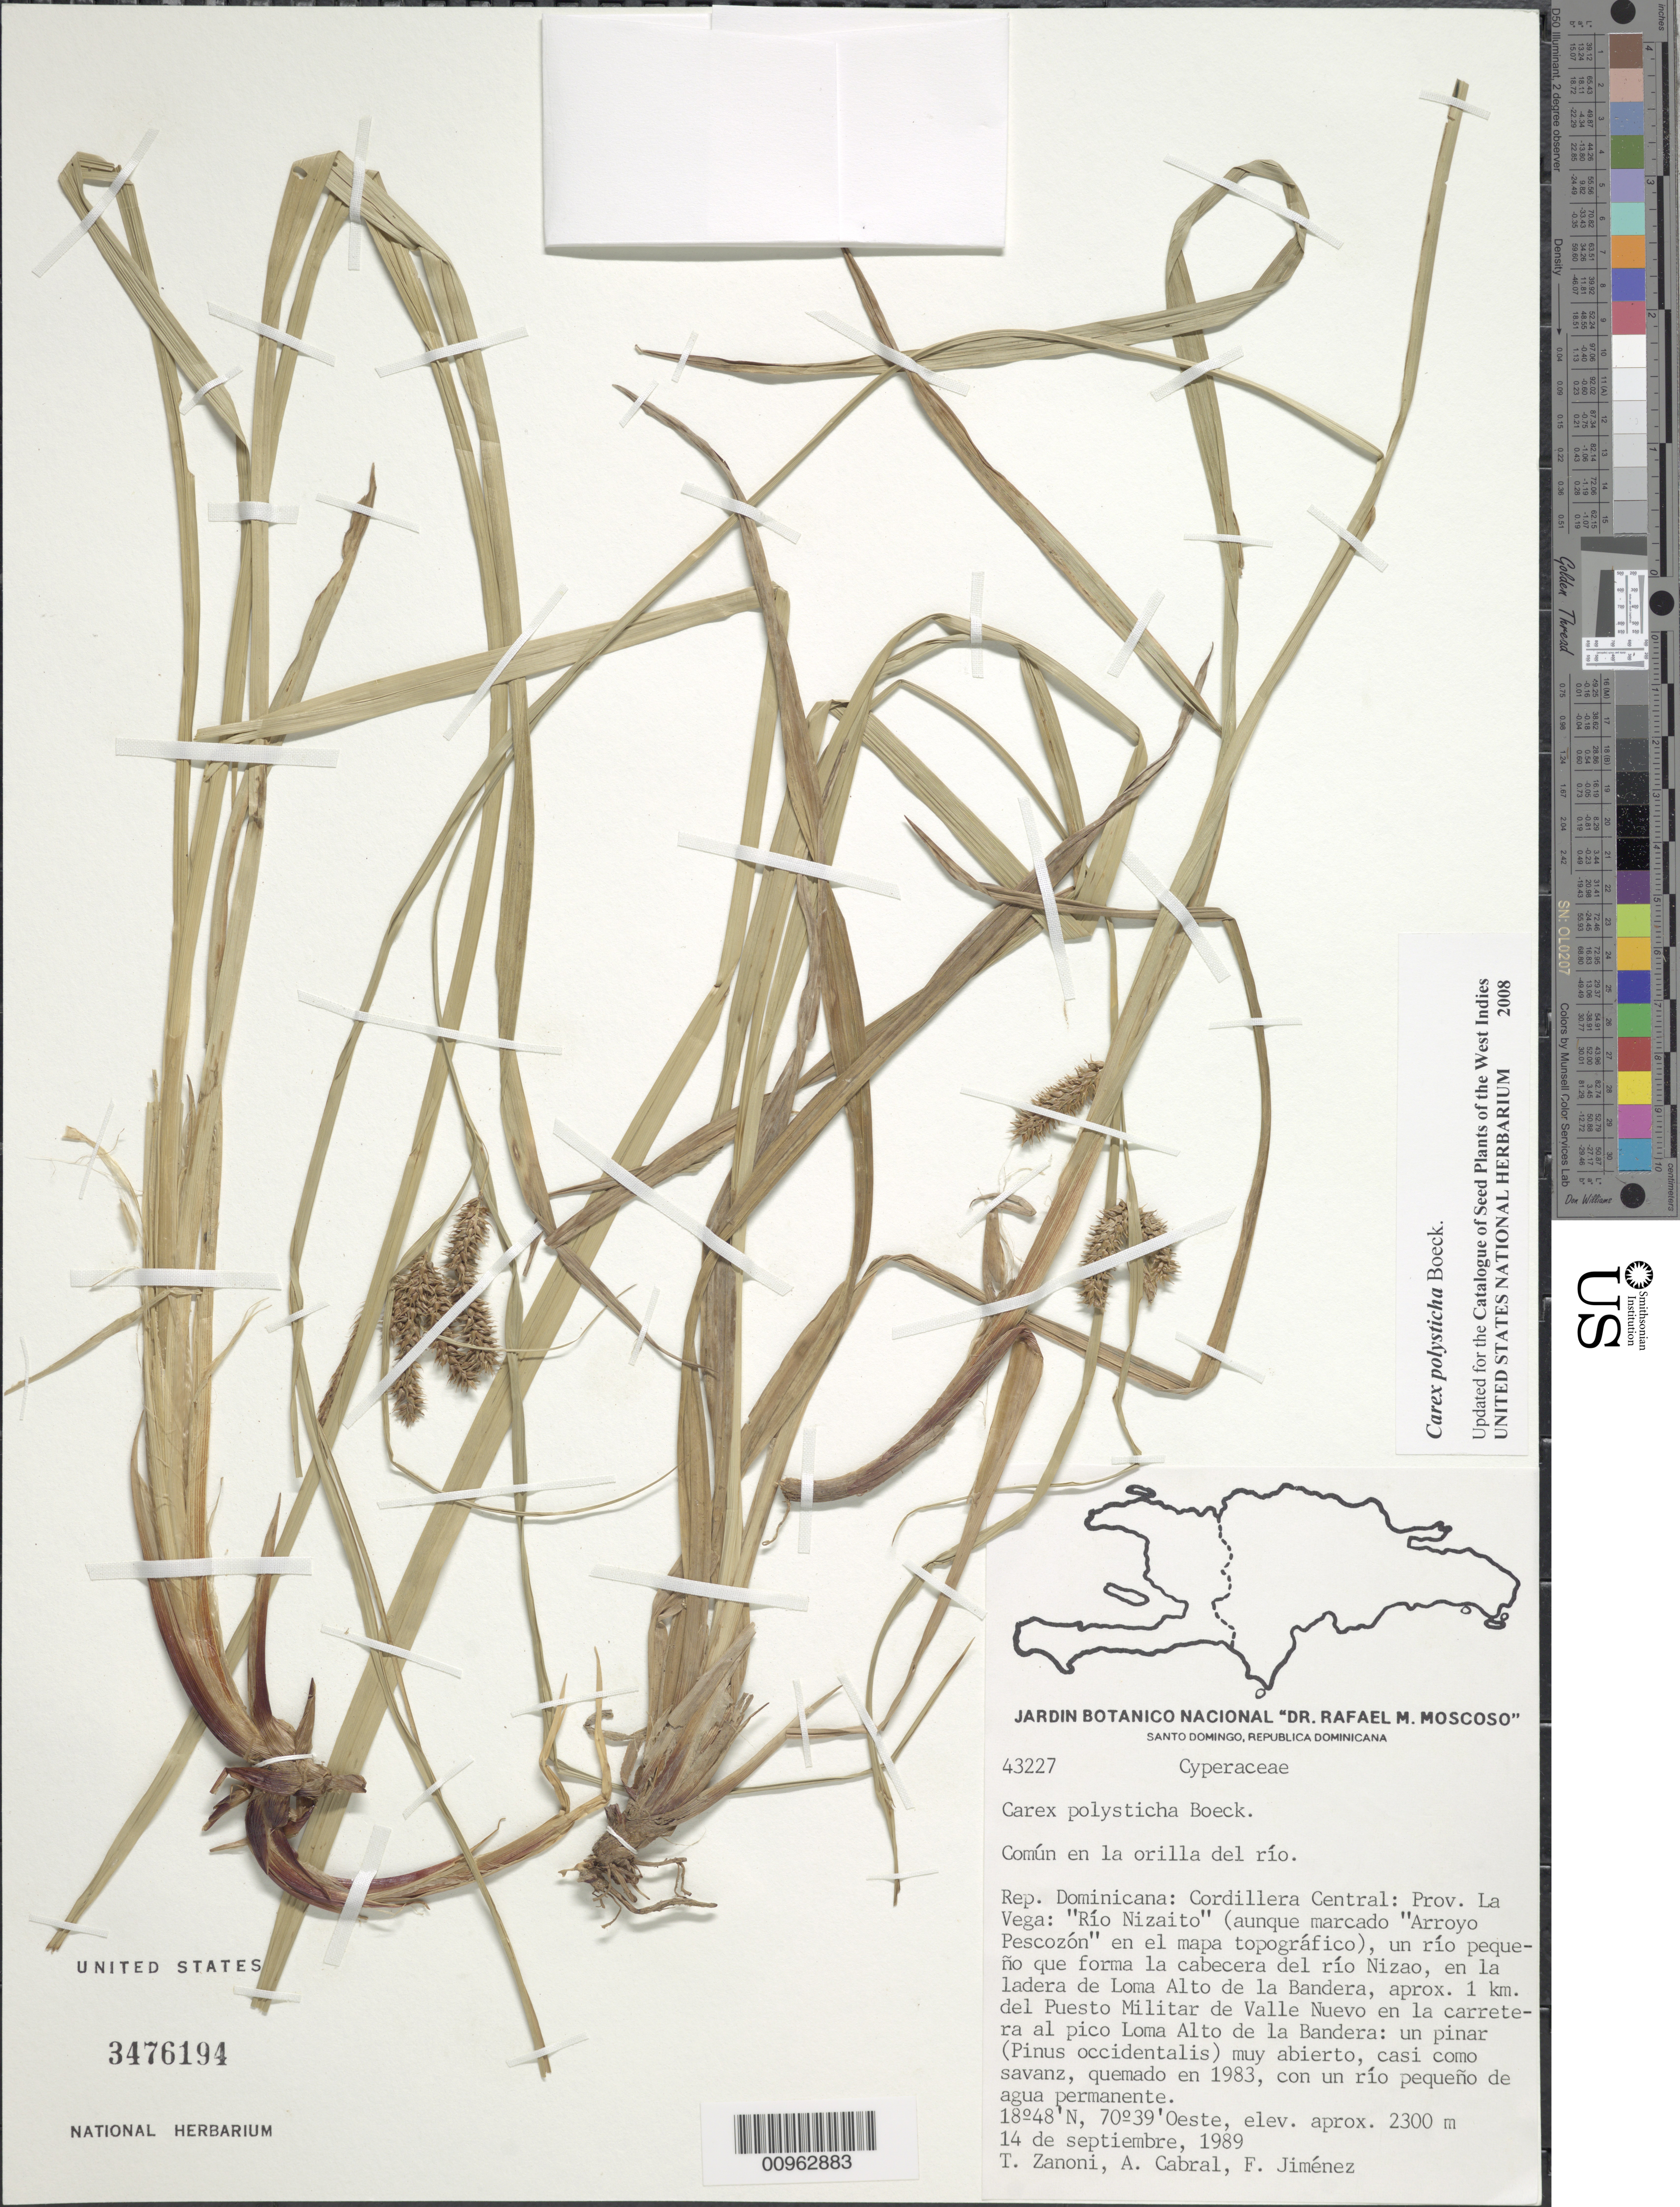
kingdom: Plantae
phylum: Tracheophyta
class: Liliopsida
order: Poales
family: Cyperaceae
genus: Carex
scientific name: Carex polysticha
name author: Boeckeler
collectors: T. A. Zanoni, A. Cabral & F. Jiménez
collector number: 43227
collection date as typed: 14 Sep 1989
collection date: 1989-09-14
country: Dominican Republic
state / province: La Vega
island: Hispaniola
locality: "Río Nizaito" (aunque marcado "Arroyo Pescozón"en el mapa topográfico), un río pequeño que forma la cabecera del río Nizao, en la ladera de Loma Alto de la Bandera, (con't in Remarks)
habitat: Un pinar (Pinus occidentalis) muy abierto, casi como savanz, quemado en 1983, con un río pequeño de agua permanente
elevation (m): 2300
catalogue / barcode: US 3476194